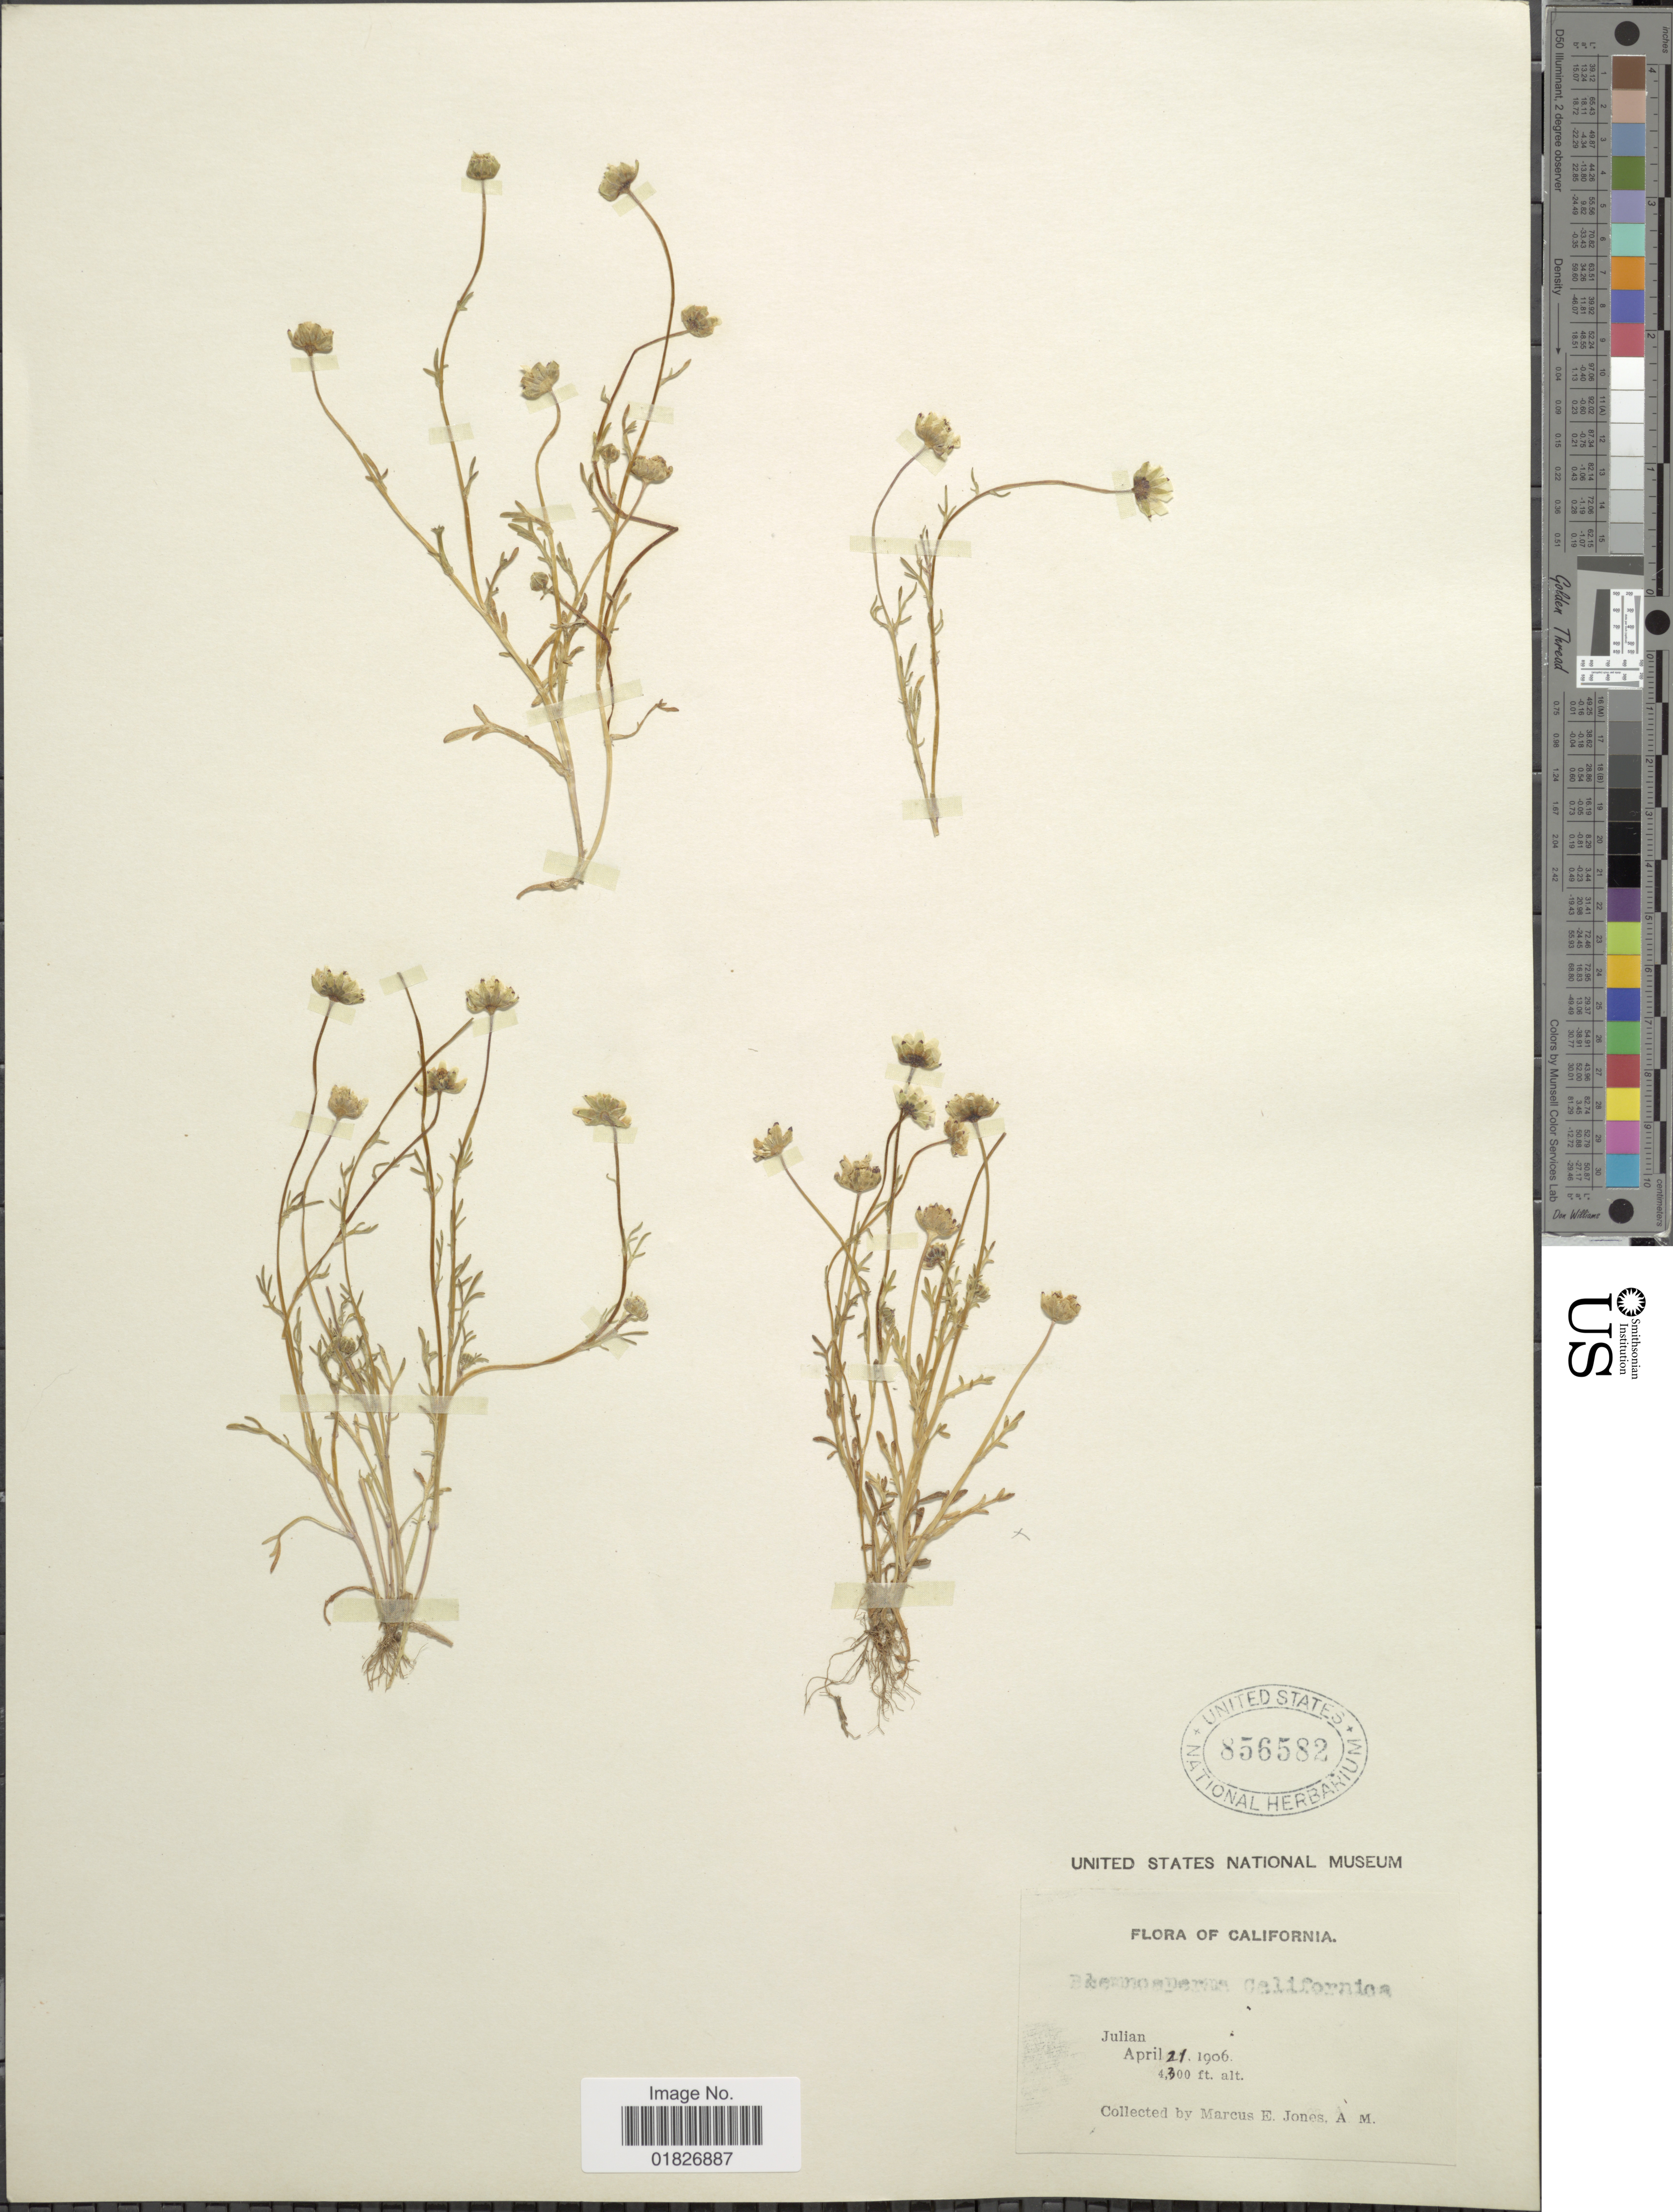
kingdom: Plantae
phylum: Tracheophyta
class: Magnoliopsida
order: Asterales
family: Asteraceae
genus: Blennosperma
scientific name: Blennosperma nanum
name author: (Hook.) S.F. Blake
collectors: M. E. Jones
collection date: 1906-04-21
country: United States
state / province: California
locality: Julian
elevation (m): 1311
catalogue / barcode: US 856582